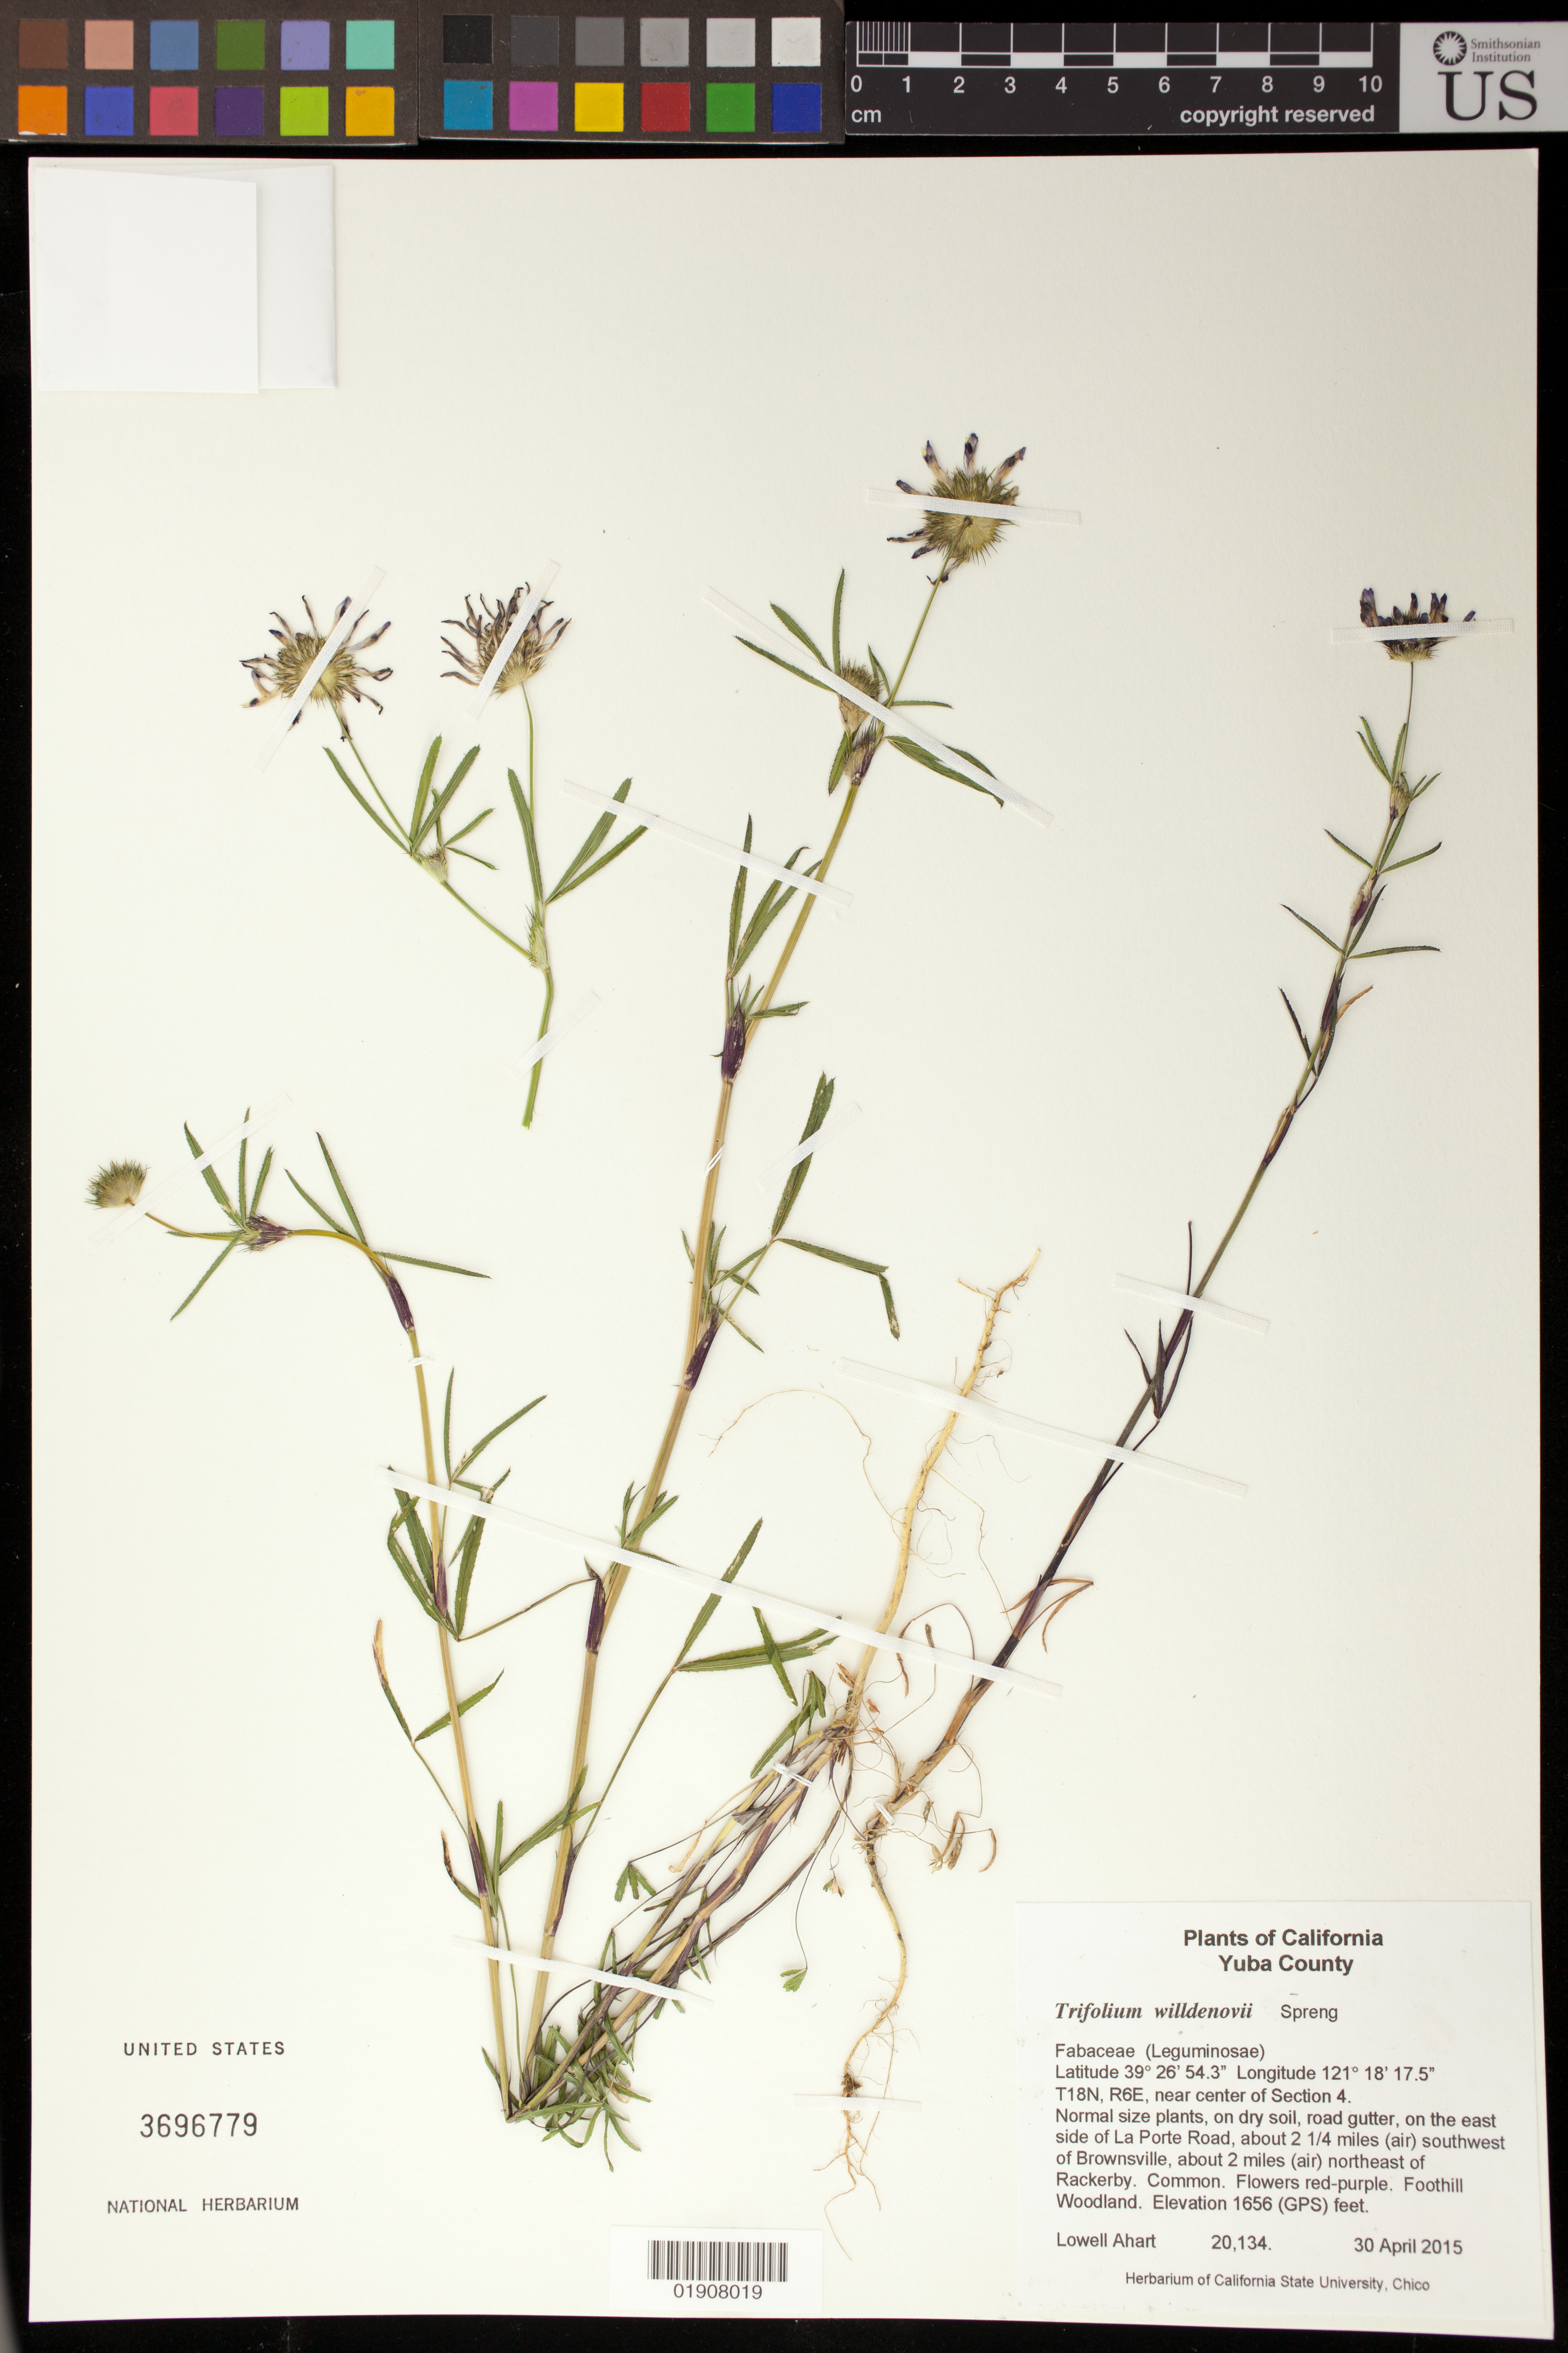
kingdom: Plantae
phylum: Tracheophyta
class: Magnoliopsida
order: Fabales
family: Fabaceae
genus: Trifolium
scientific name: Trifolium willdenovii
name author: Spreng.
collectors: L. Ahart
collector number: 20134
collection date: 2015-04-30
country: United States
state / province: California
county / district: Yuba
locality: On the east side of La Porte Road, about 2 1/4 miles (air) southwest of Brownsville, about 2 miles (air) northeast of Rackerby.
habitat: Foothill Woodland.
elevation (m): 505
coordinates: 39 26 54.3 N, 121 18 17.5 W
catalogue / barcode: US 3696779